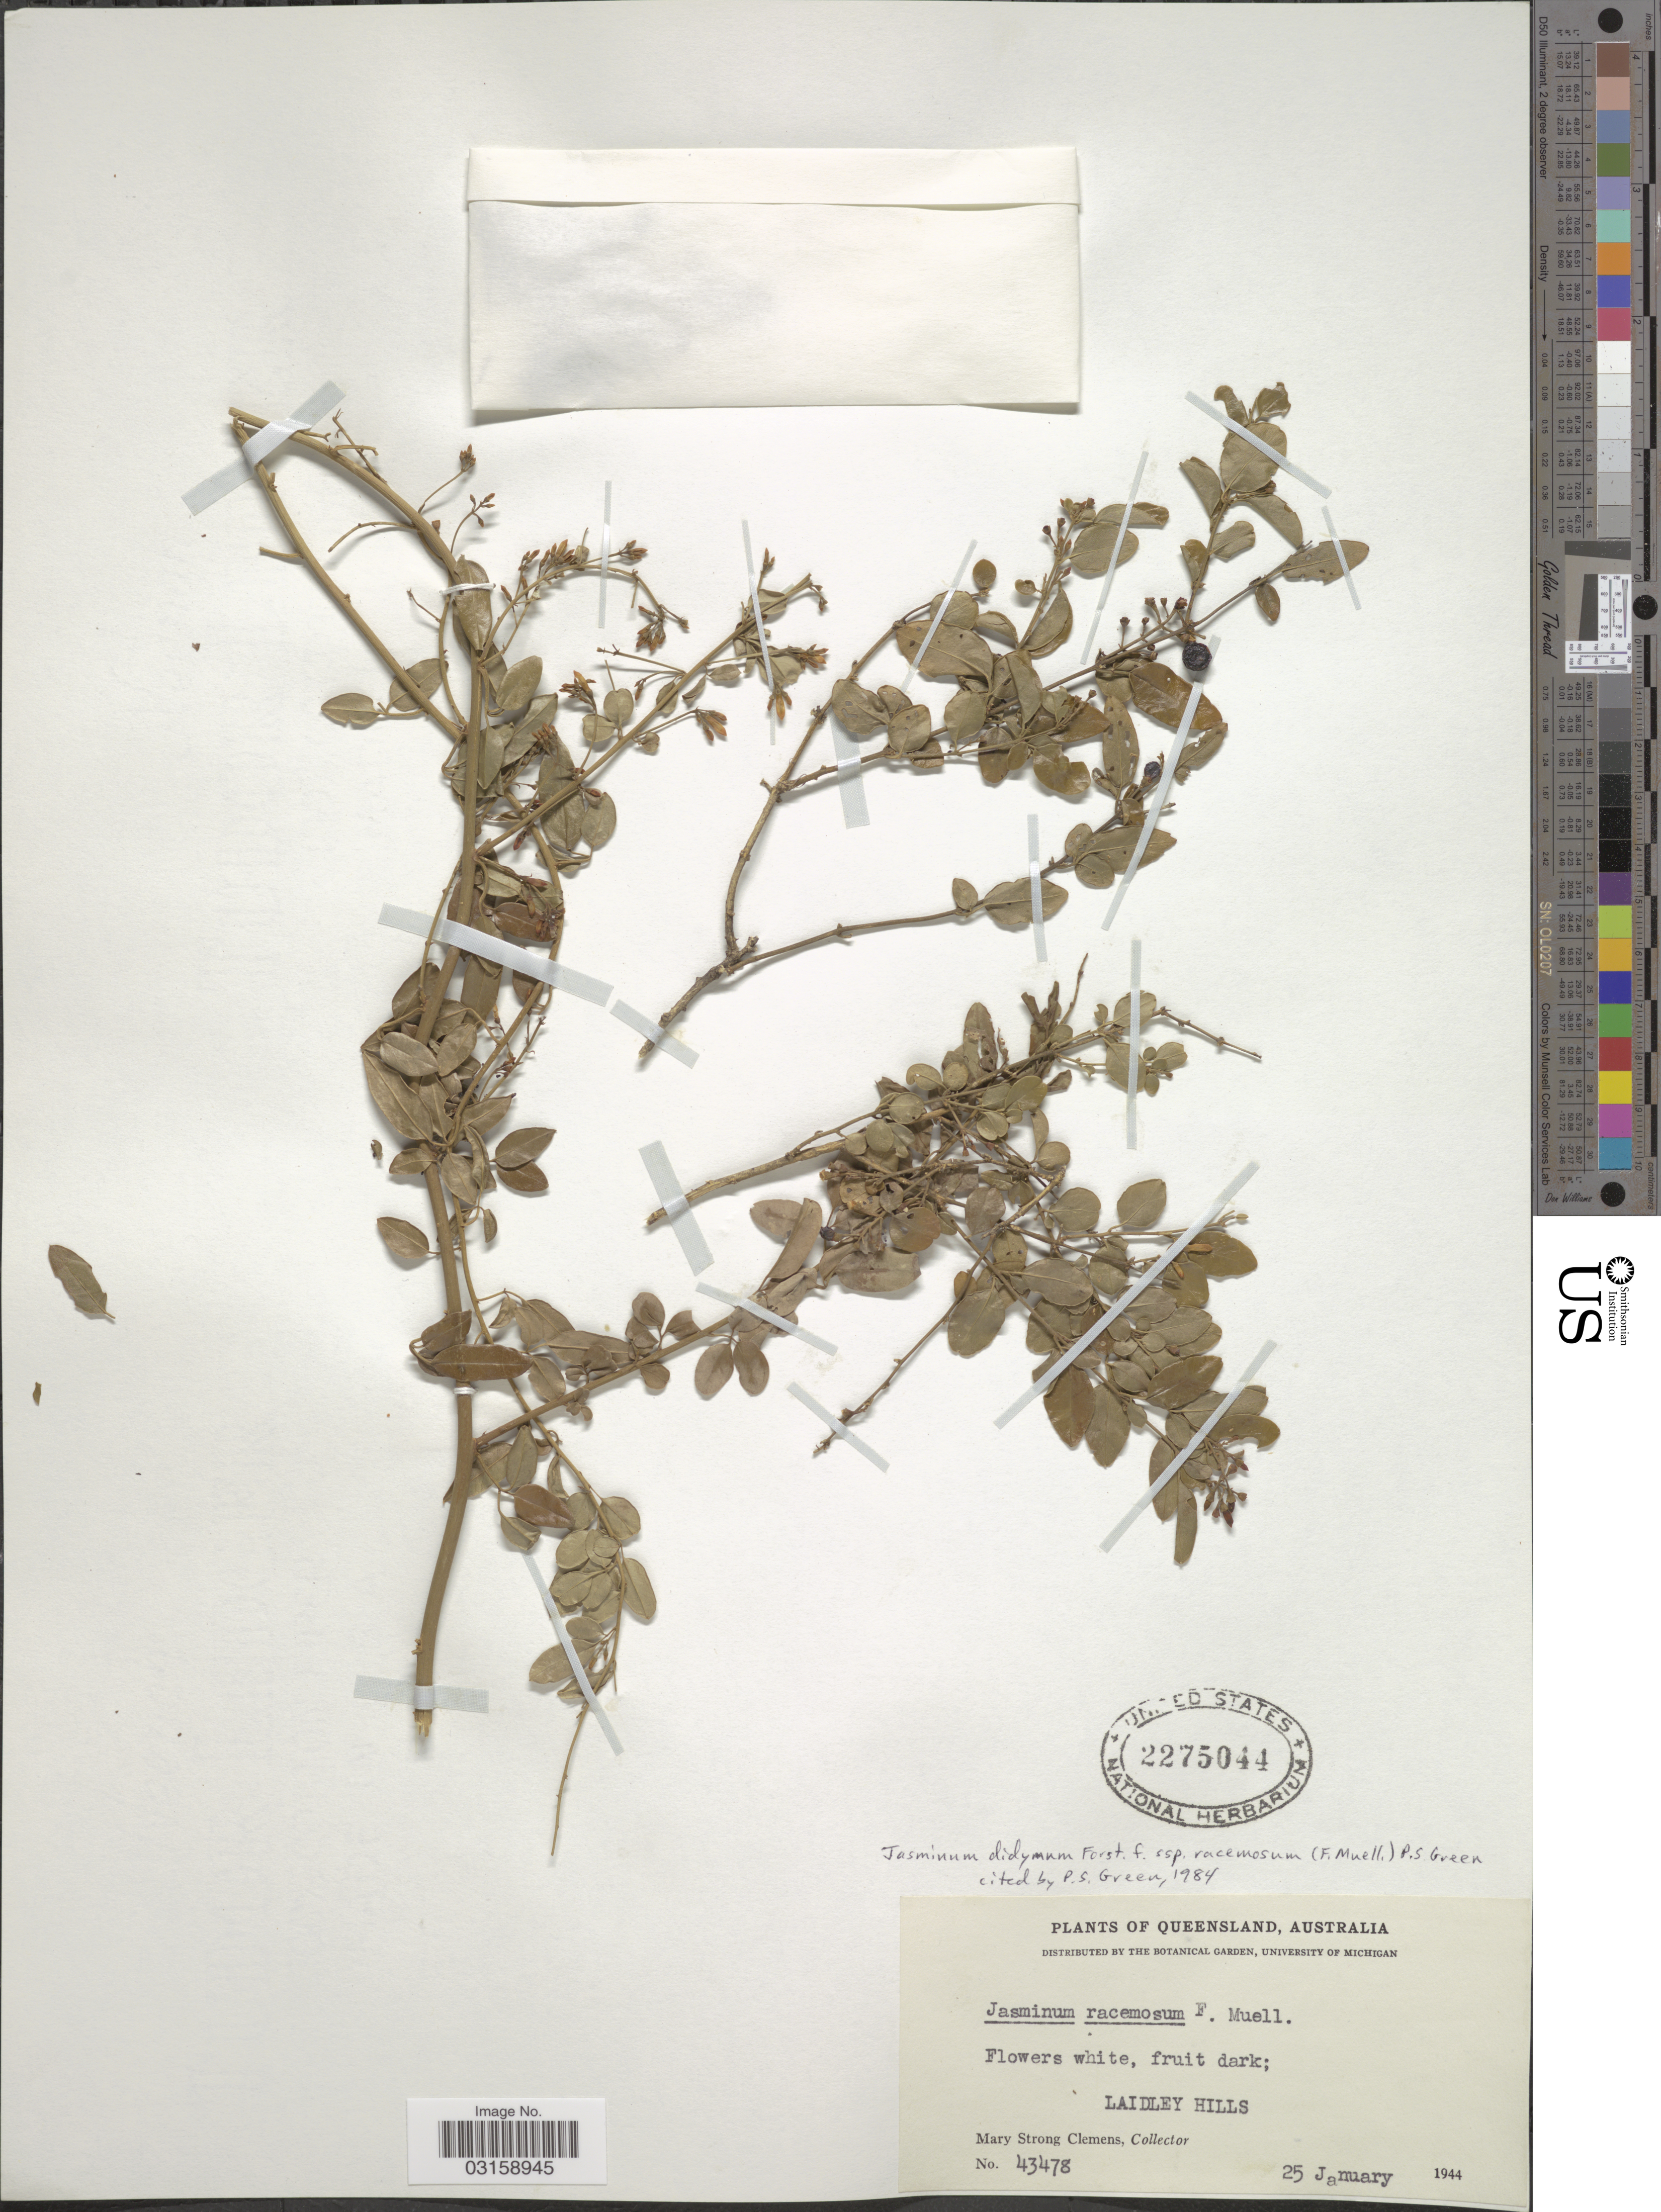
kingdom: Plantae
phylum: Tracheophyta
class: Magnoliopsida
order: Lamiales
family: Oleaceae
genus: Jasminum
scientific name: Jasminum didymum subsp. racemosum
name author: (F. Muell.) P.S. Green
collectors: M. S. Clemens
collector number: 43478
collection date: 1944-01-25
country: Australia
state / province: Queensland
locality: Laidley Hills.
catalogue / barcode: US 2275044